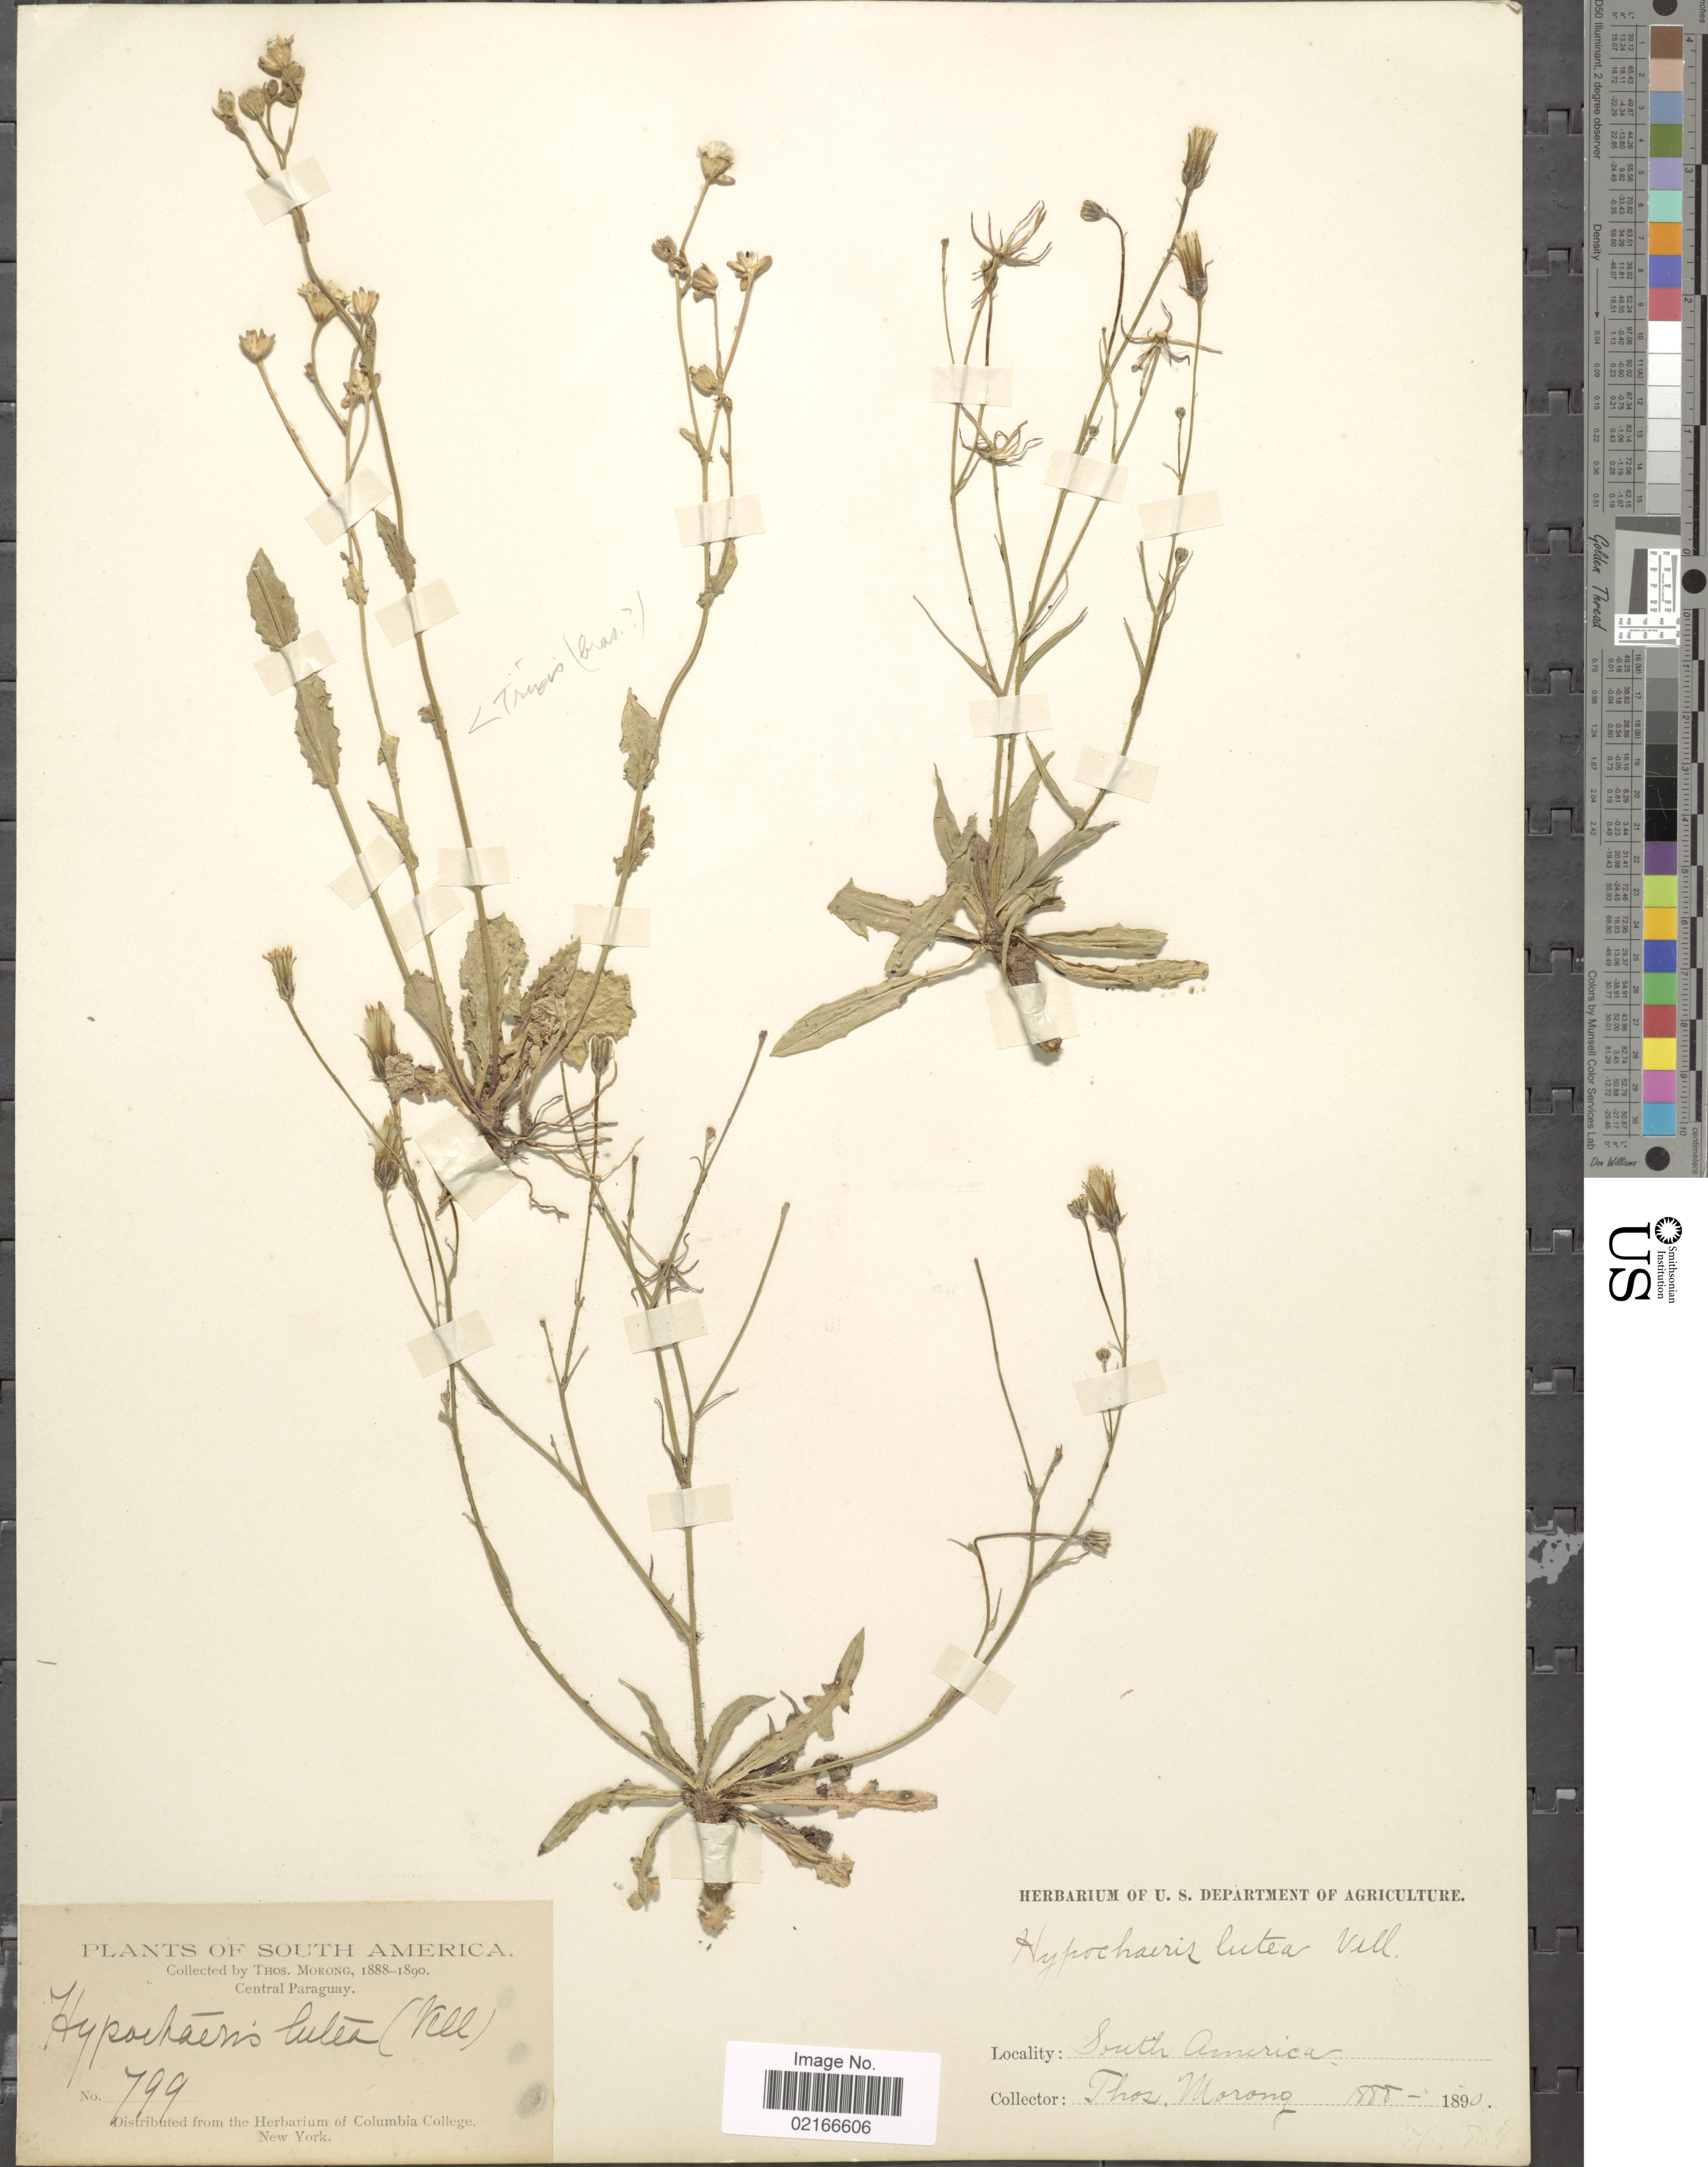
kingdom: Plantae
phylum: Tracheophyta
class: Magnoliopsida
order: Asterales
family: Asteraceae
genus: Hypochaeris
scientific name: Hypochaeris albiflora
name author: (Kuntze) Azevêdo-Gonç. & Matzenb.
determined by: Mailhos, Ary, (MVFA), Universidad de la Republica (URUGUAY)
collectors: ex herb. T. Morong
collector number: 799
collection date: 1888/1890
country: Paraguay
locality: Central Paraguay